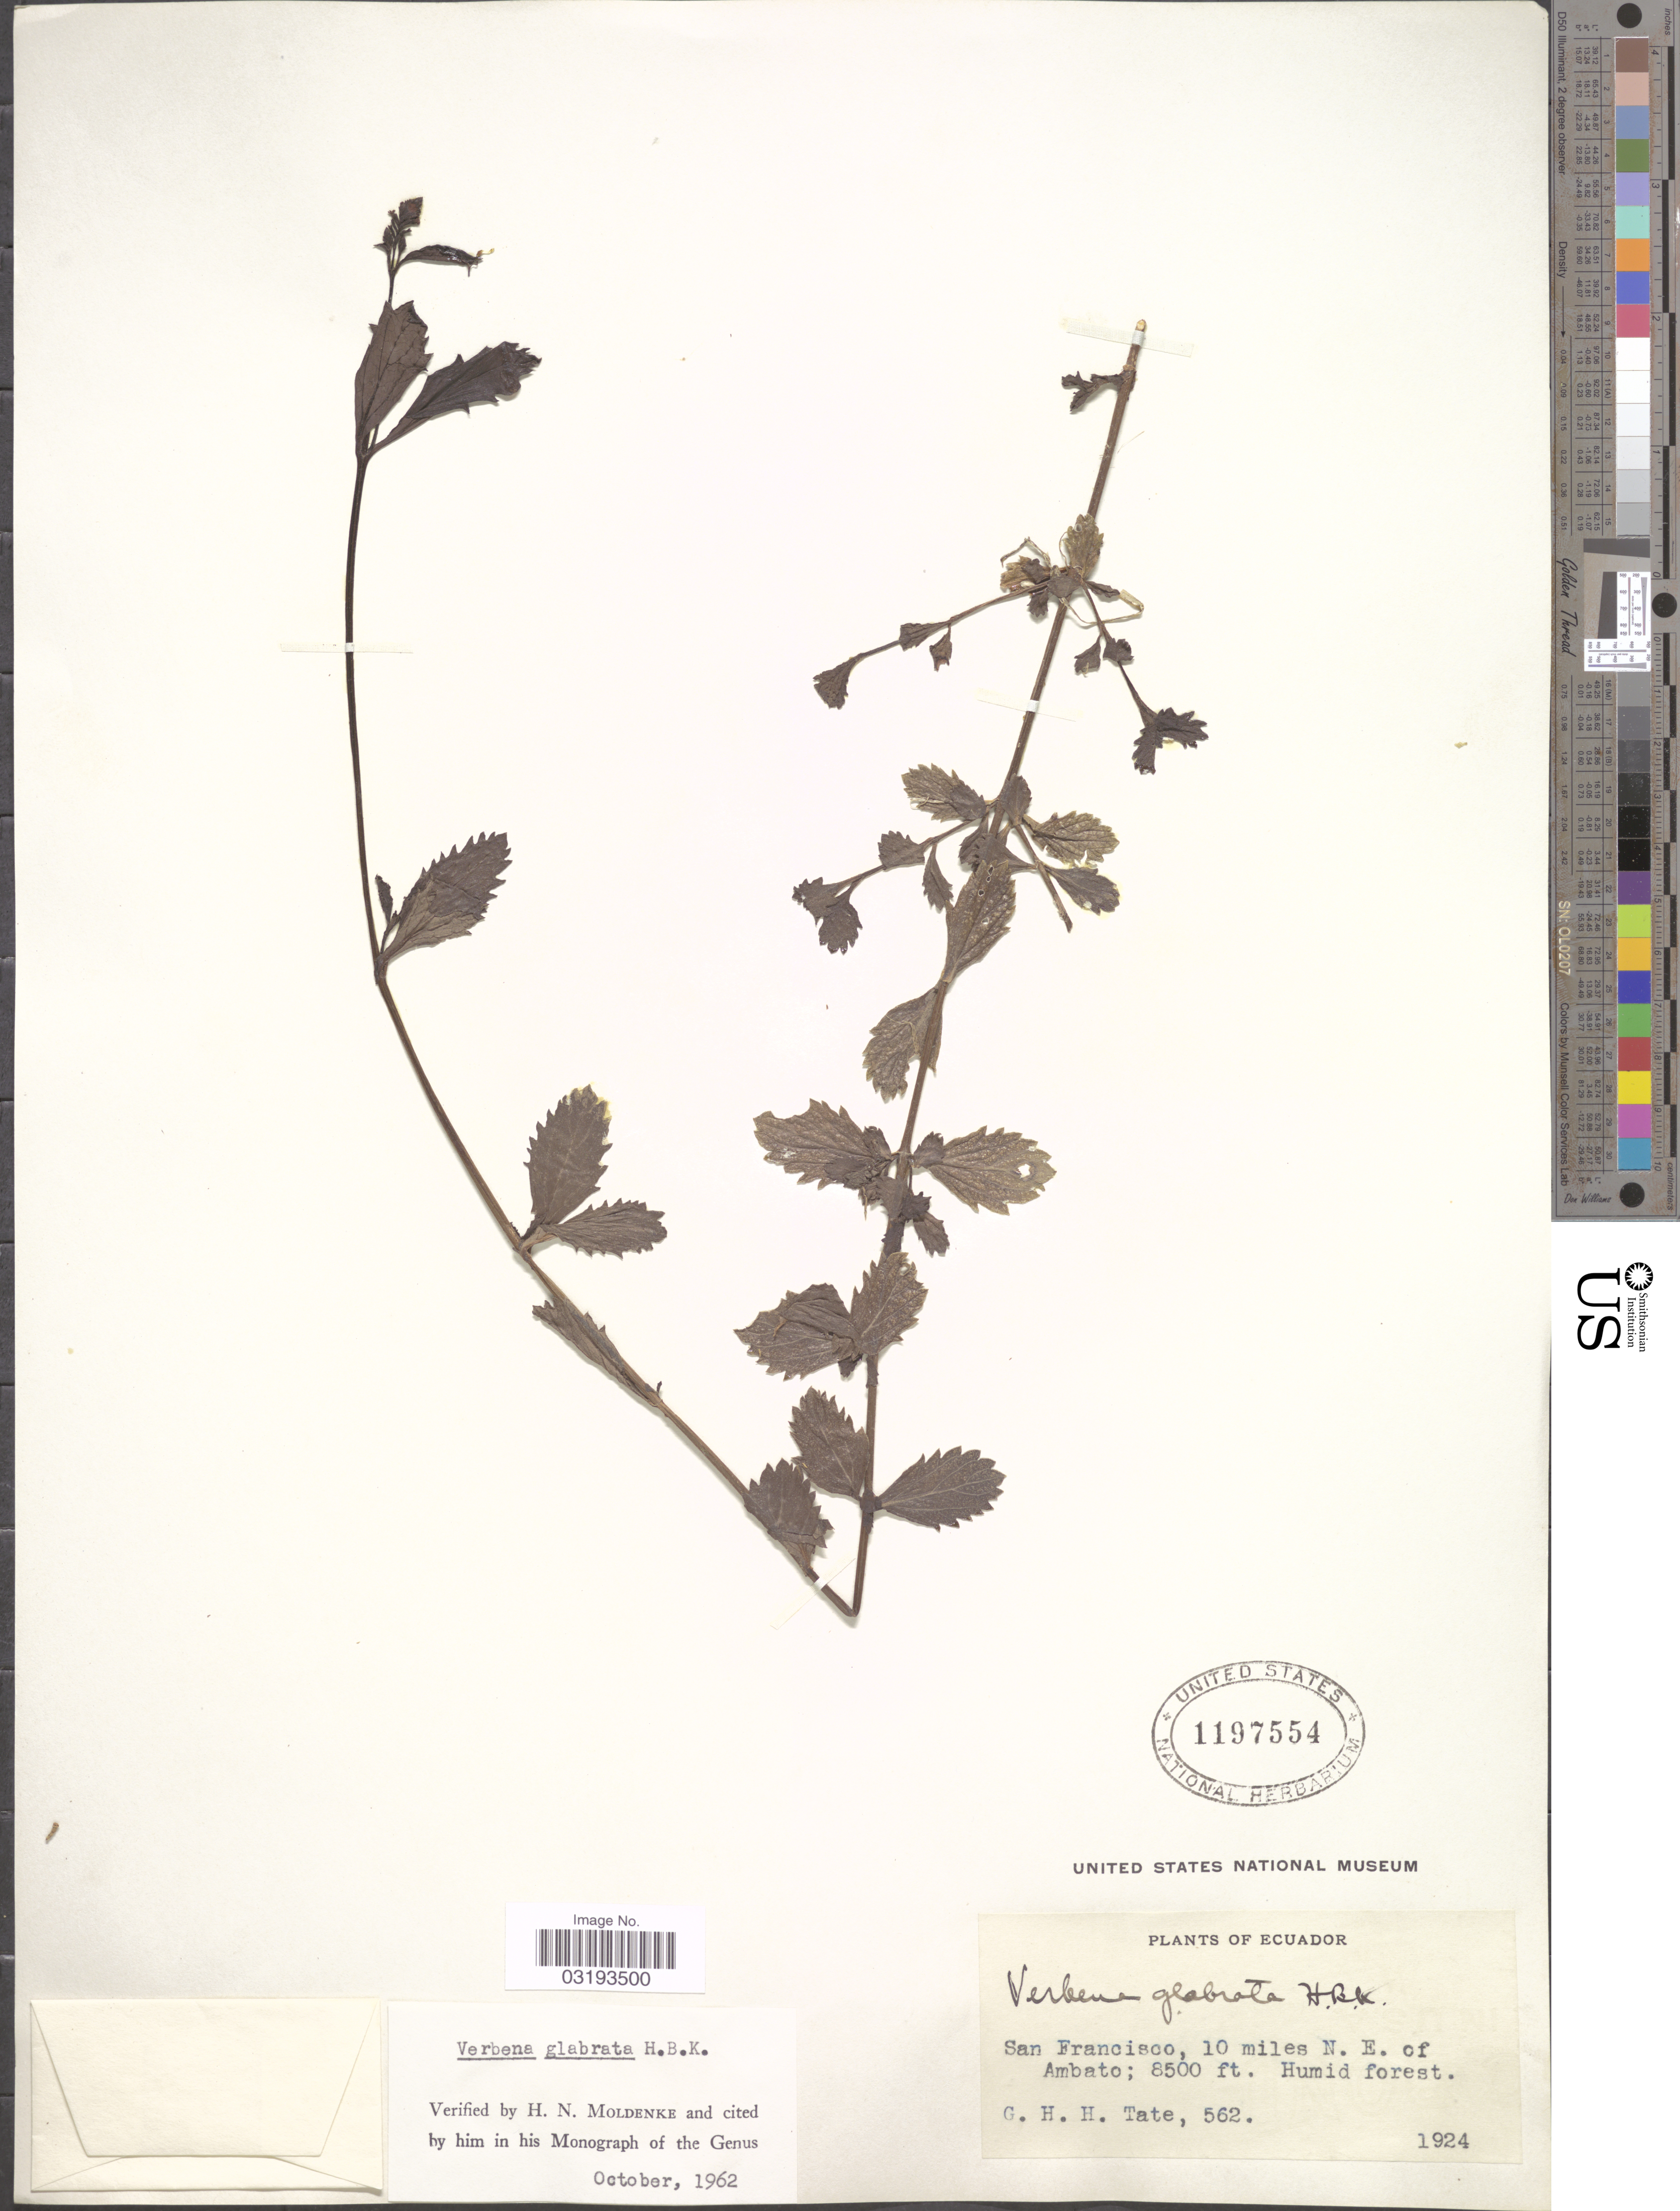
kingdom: Plantae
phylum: Tracheophyta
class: Magnoliopsida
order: Lamiales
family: Verbenaceae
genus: Verbena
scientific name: Verbena glabrata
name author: Kunth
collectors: G. H. H.Tate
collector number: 562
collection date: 1924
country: Ecuador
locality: San Francisco, 10 miles N.E. of Ambato.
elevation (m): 2591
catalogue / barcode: US 1197554